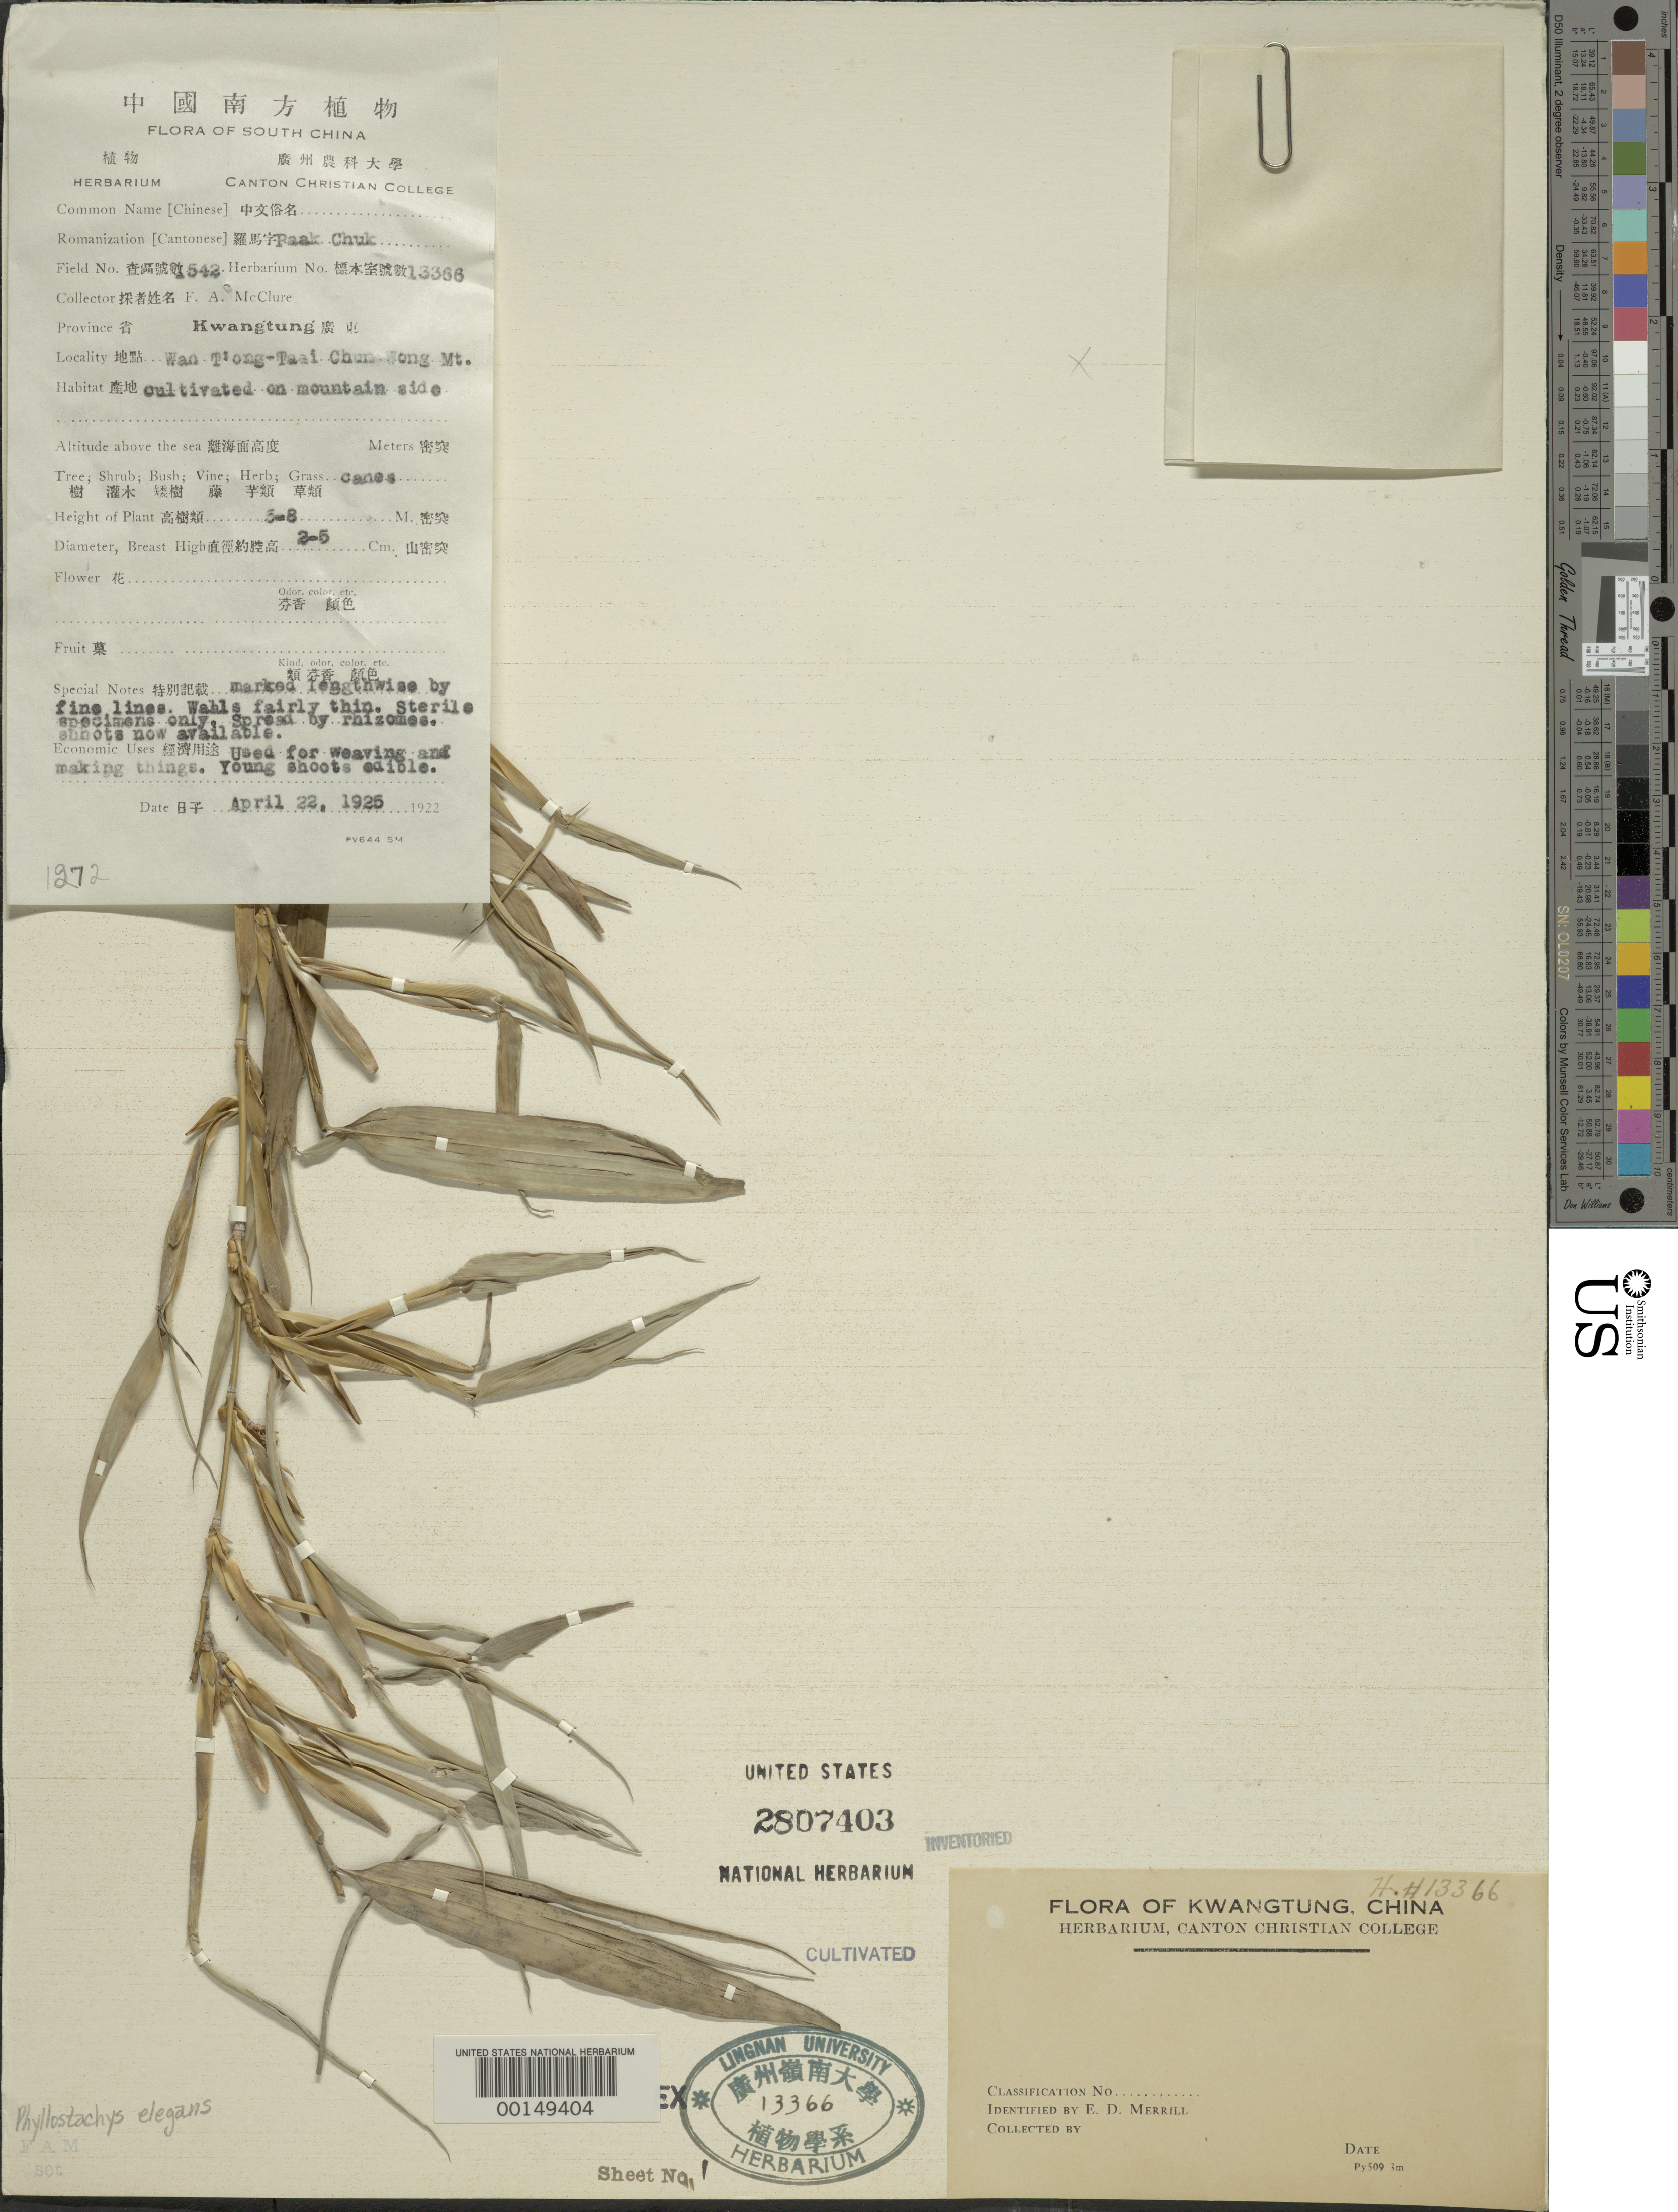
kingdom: Plantae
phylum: Tracheophyta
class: Liliopsida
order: Poales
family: Poaceae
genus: Phyllostachys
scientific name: Phyllostachys elegans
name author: McClure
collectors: F. A. McClure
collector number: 1542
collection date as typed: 22 Apr 1925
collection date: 1925-04-22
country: China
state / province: Guangdong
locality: Wan t'ong-taai, chun wong mt.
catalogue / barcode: US 2807403